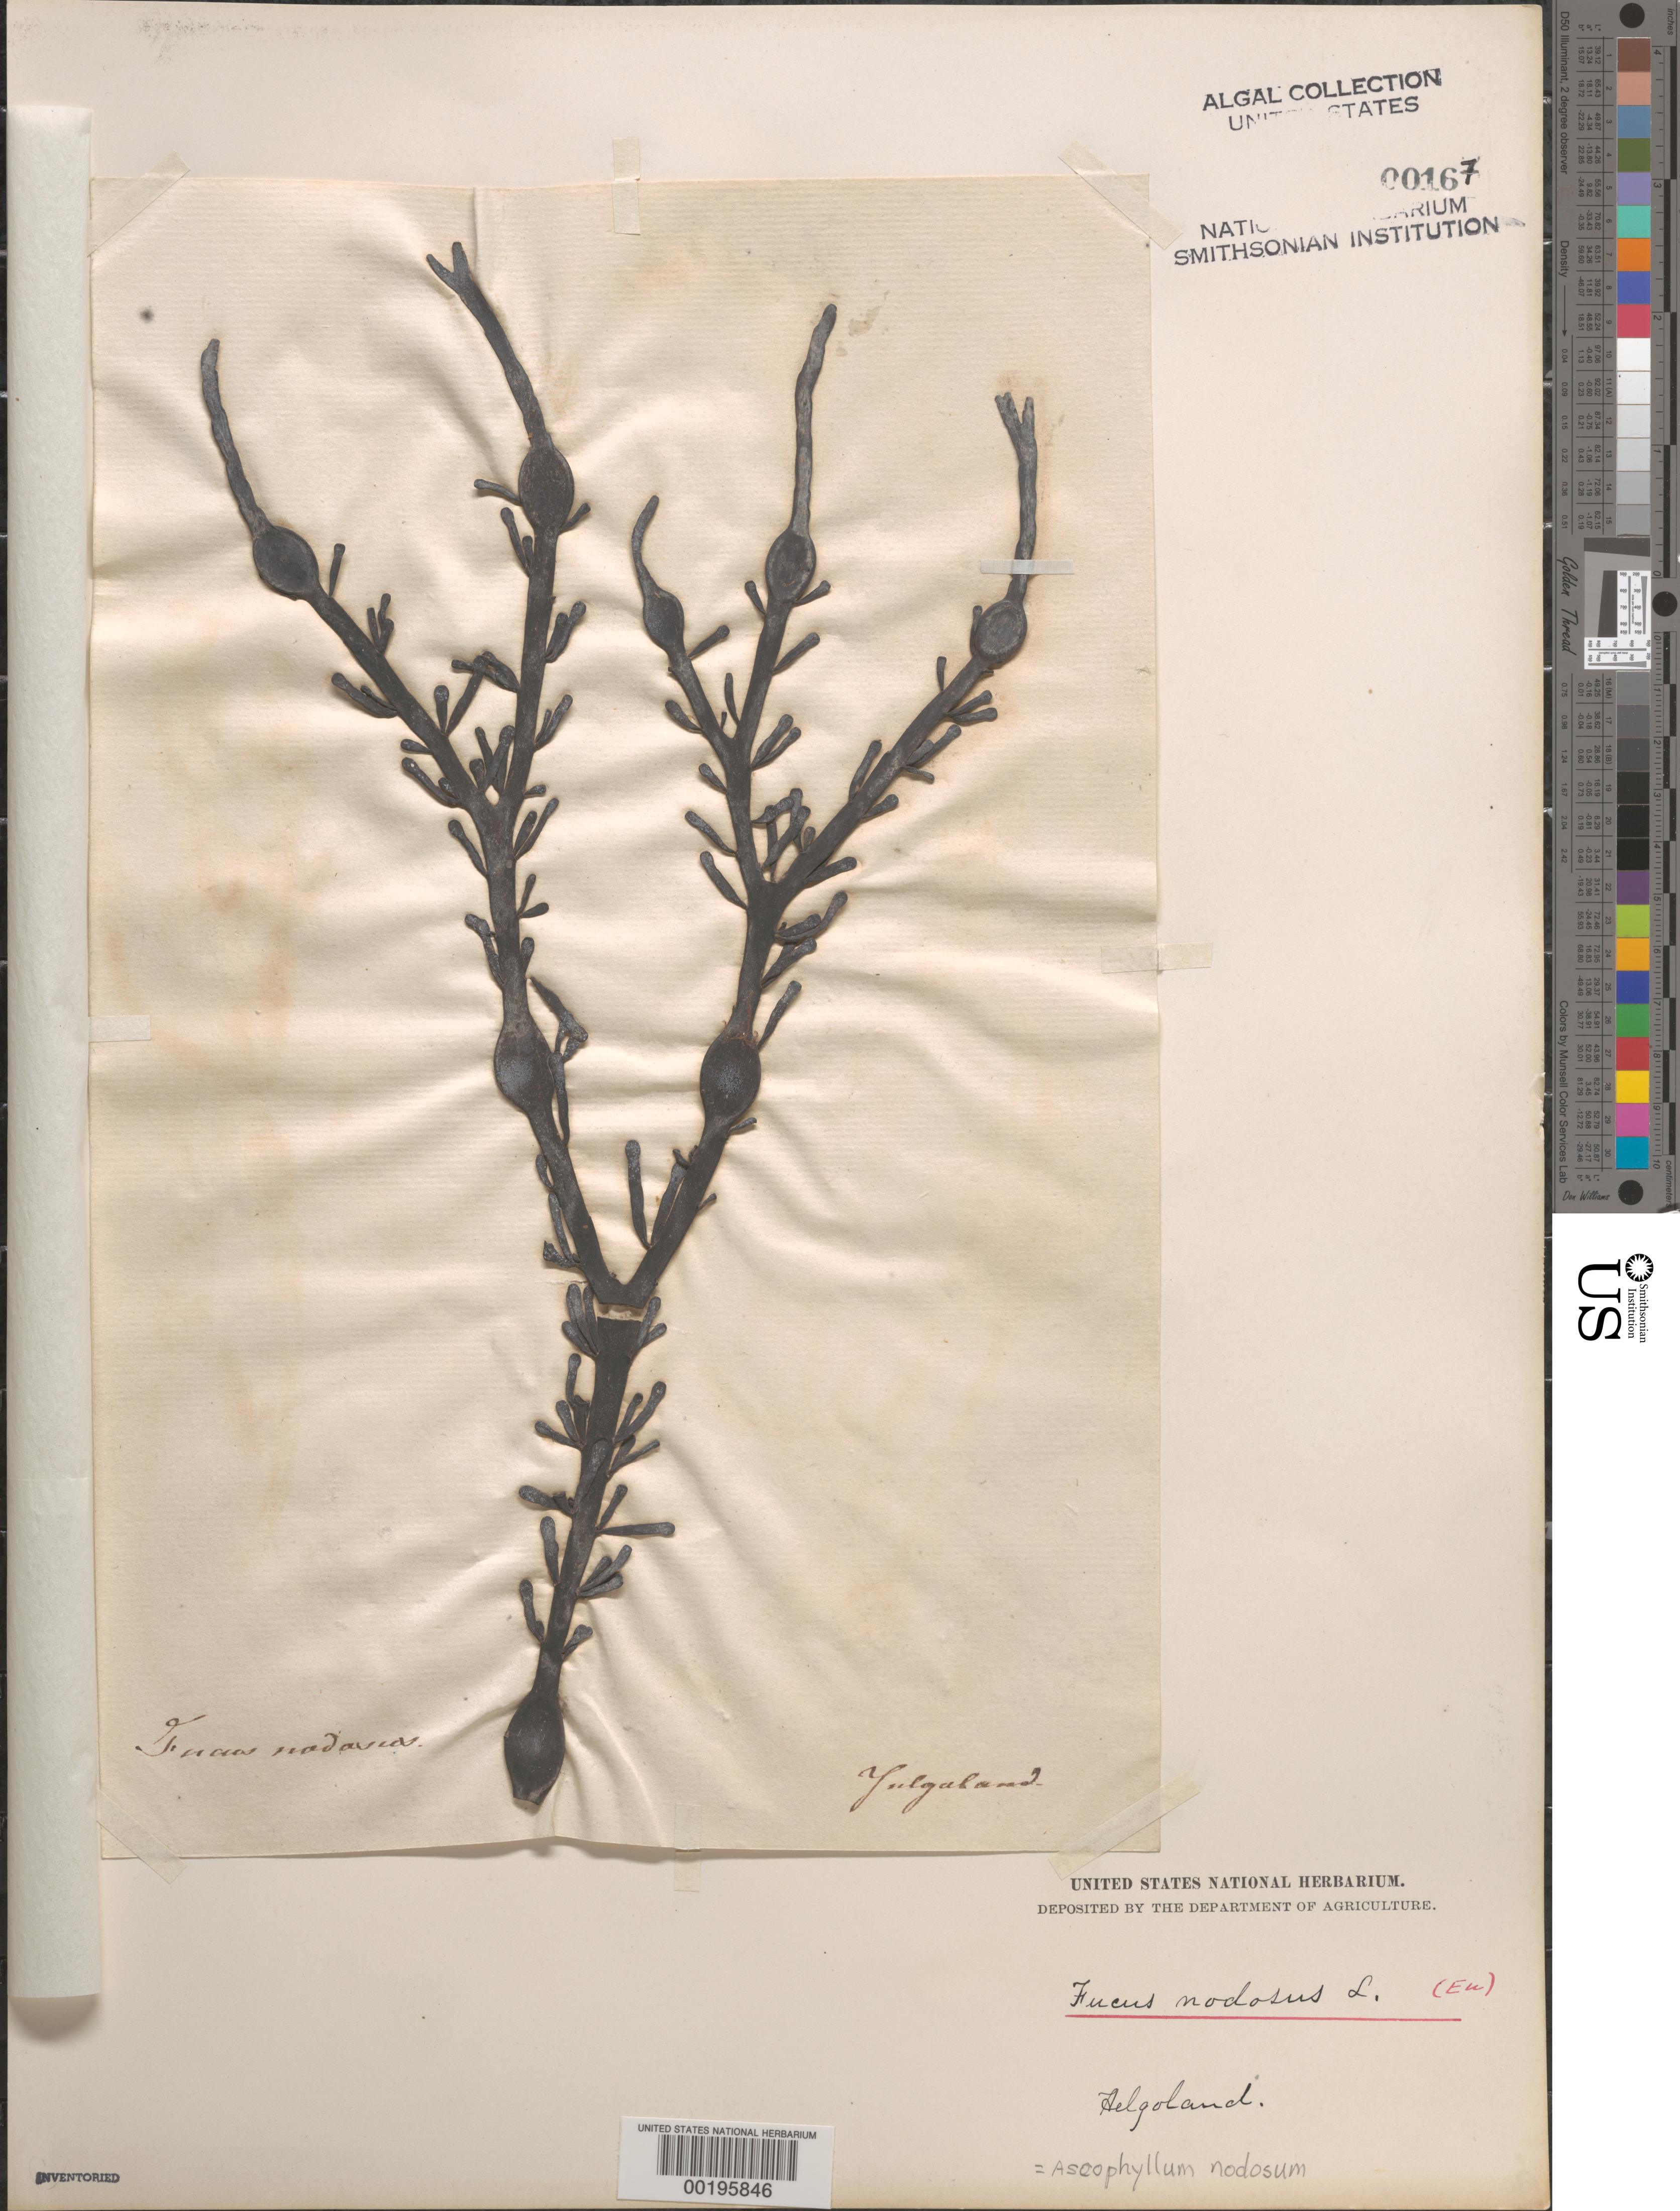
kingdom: Chromista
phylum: Ochrophyta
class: Phaeophyceae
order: Fucales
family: Fucaceae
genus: Ascophyllum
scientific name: Ascophyllum nodosum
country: Germany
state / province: Schleswig-Holstein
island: Helgoland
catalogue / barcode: US 167